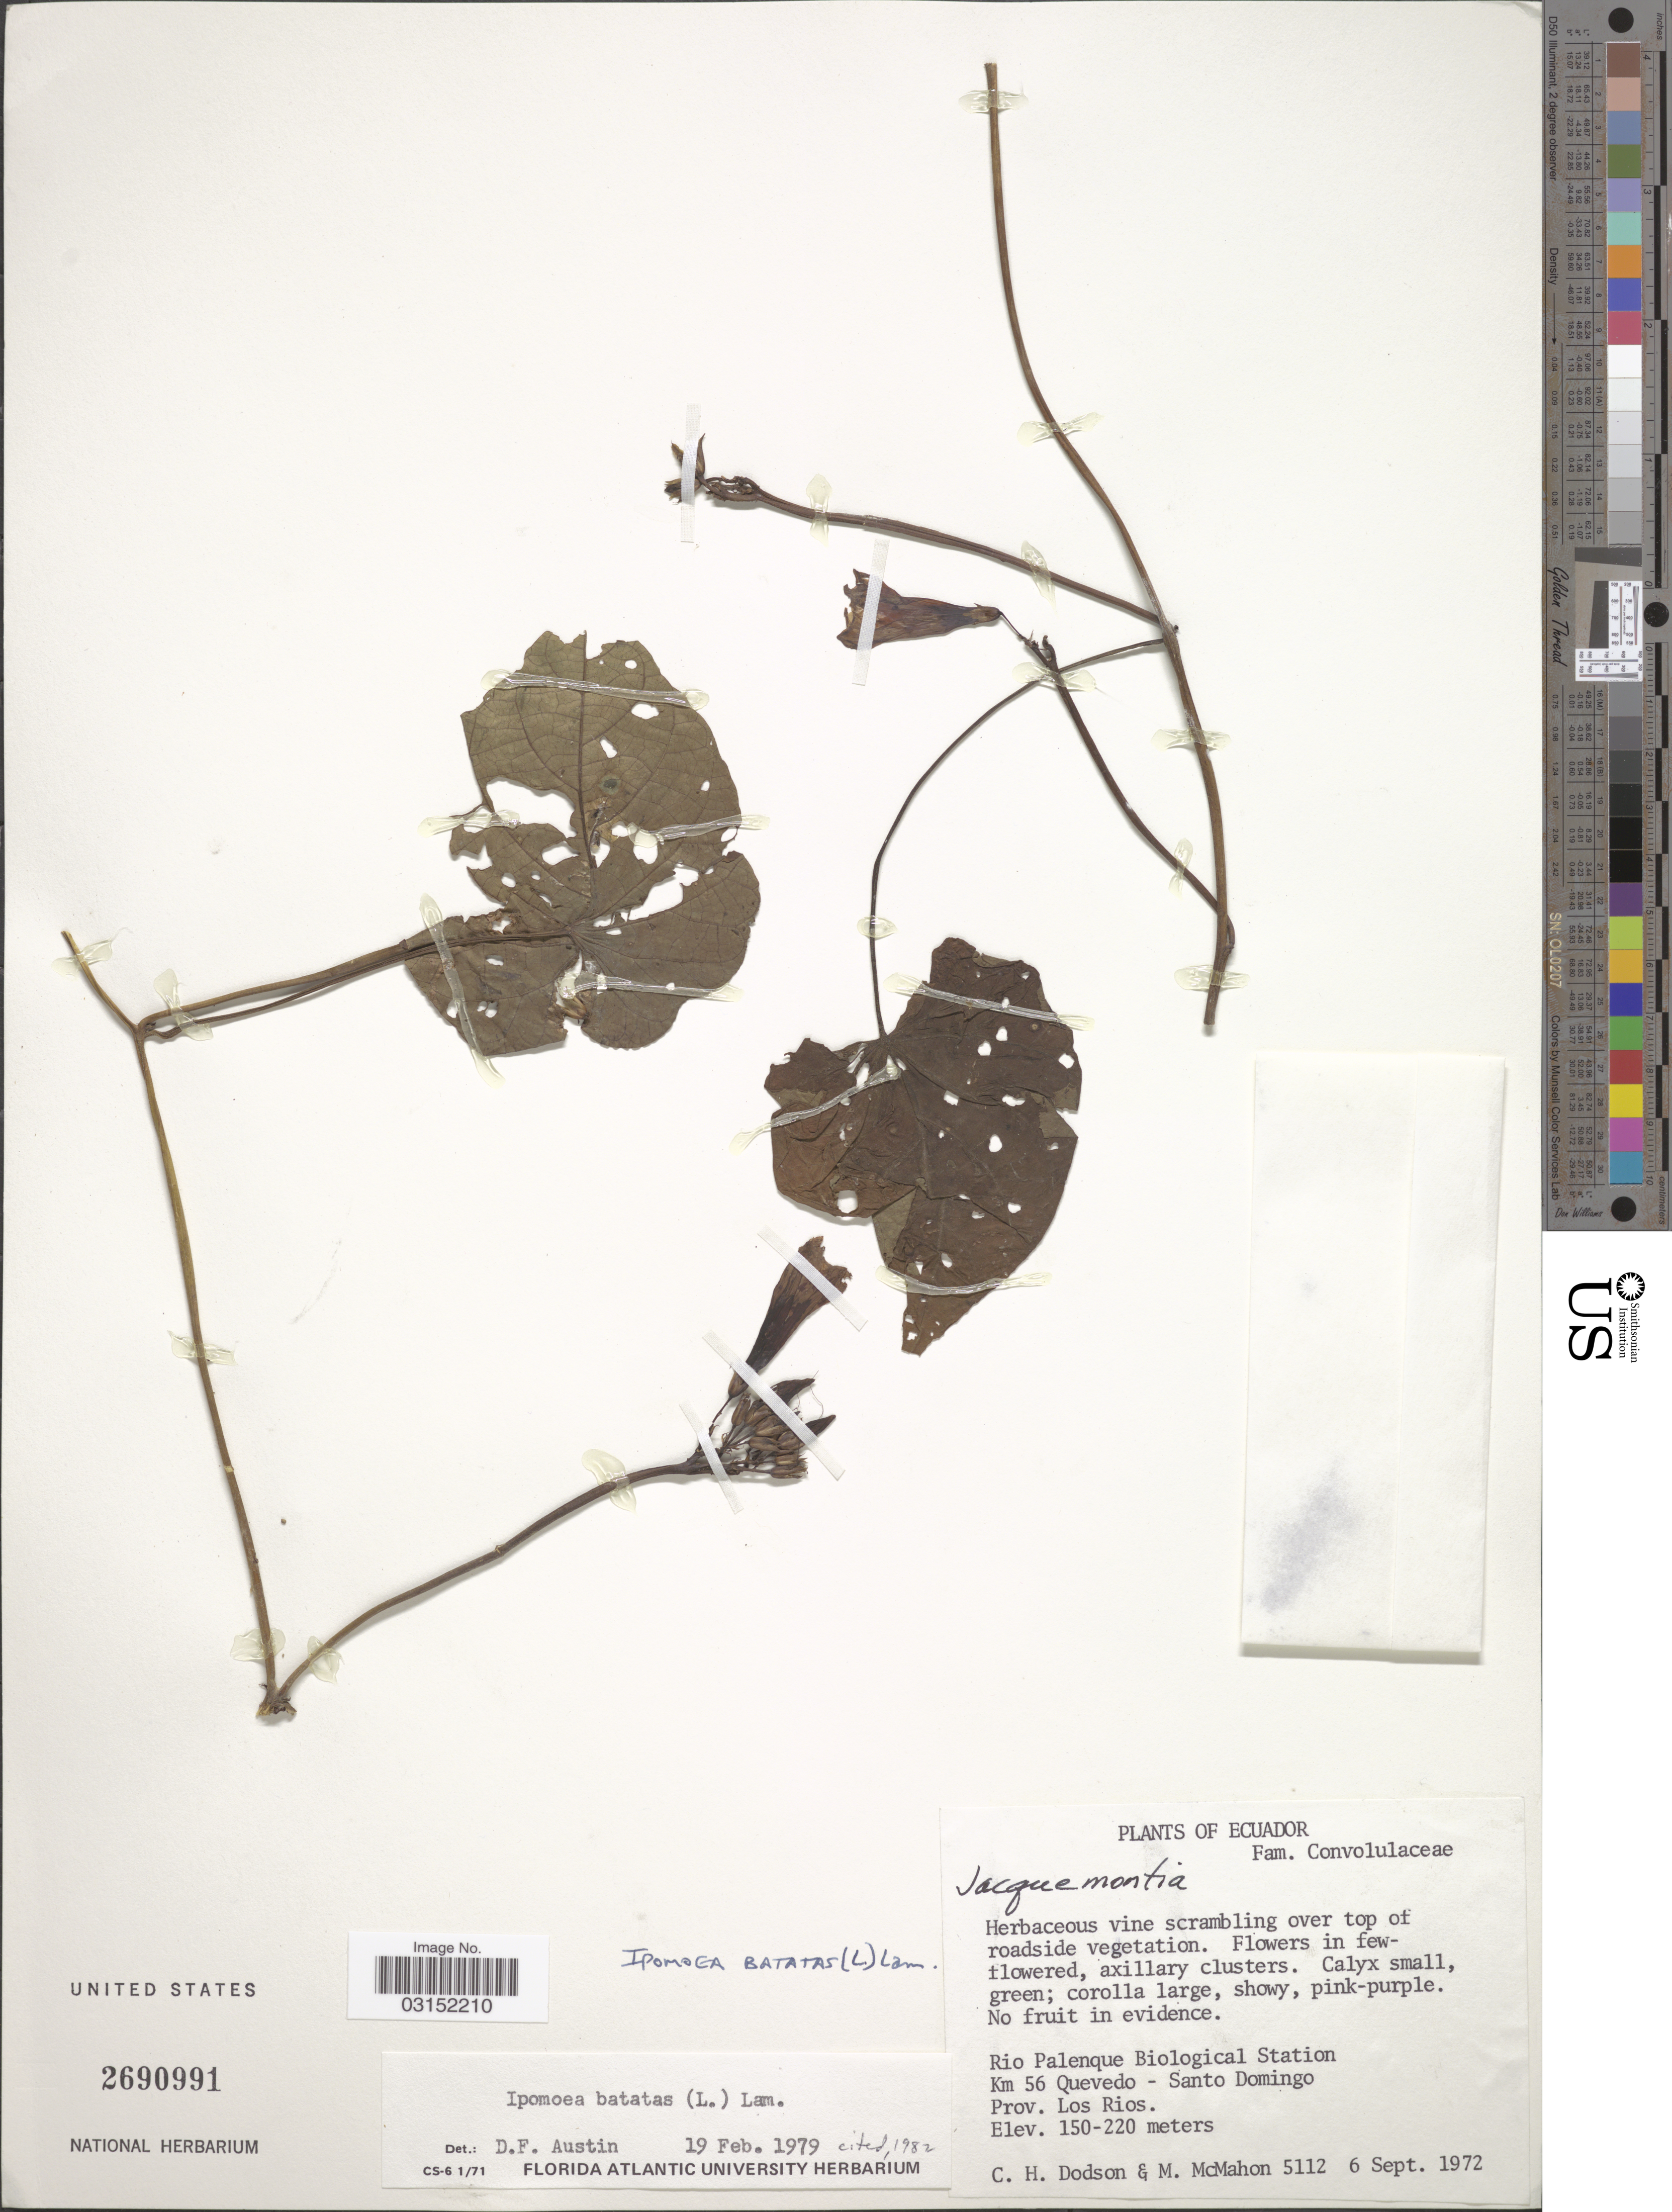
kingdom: Plantae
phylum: Tracheophyta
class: Magnoliopsida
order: Solanales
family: Convolvulaceae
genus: Ipomoea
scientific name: Ipomoea batatas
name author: (L.) Lam.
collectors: C. Dodson & M. McMahon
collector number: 5112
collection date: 1972-09-06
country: Ecuador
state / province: Los Ríos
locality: Rio Palenque Biological Station, Km. 56. Quevedo - Santo Domingo.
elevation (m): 150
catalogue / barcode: US 2690991